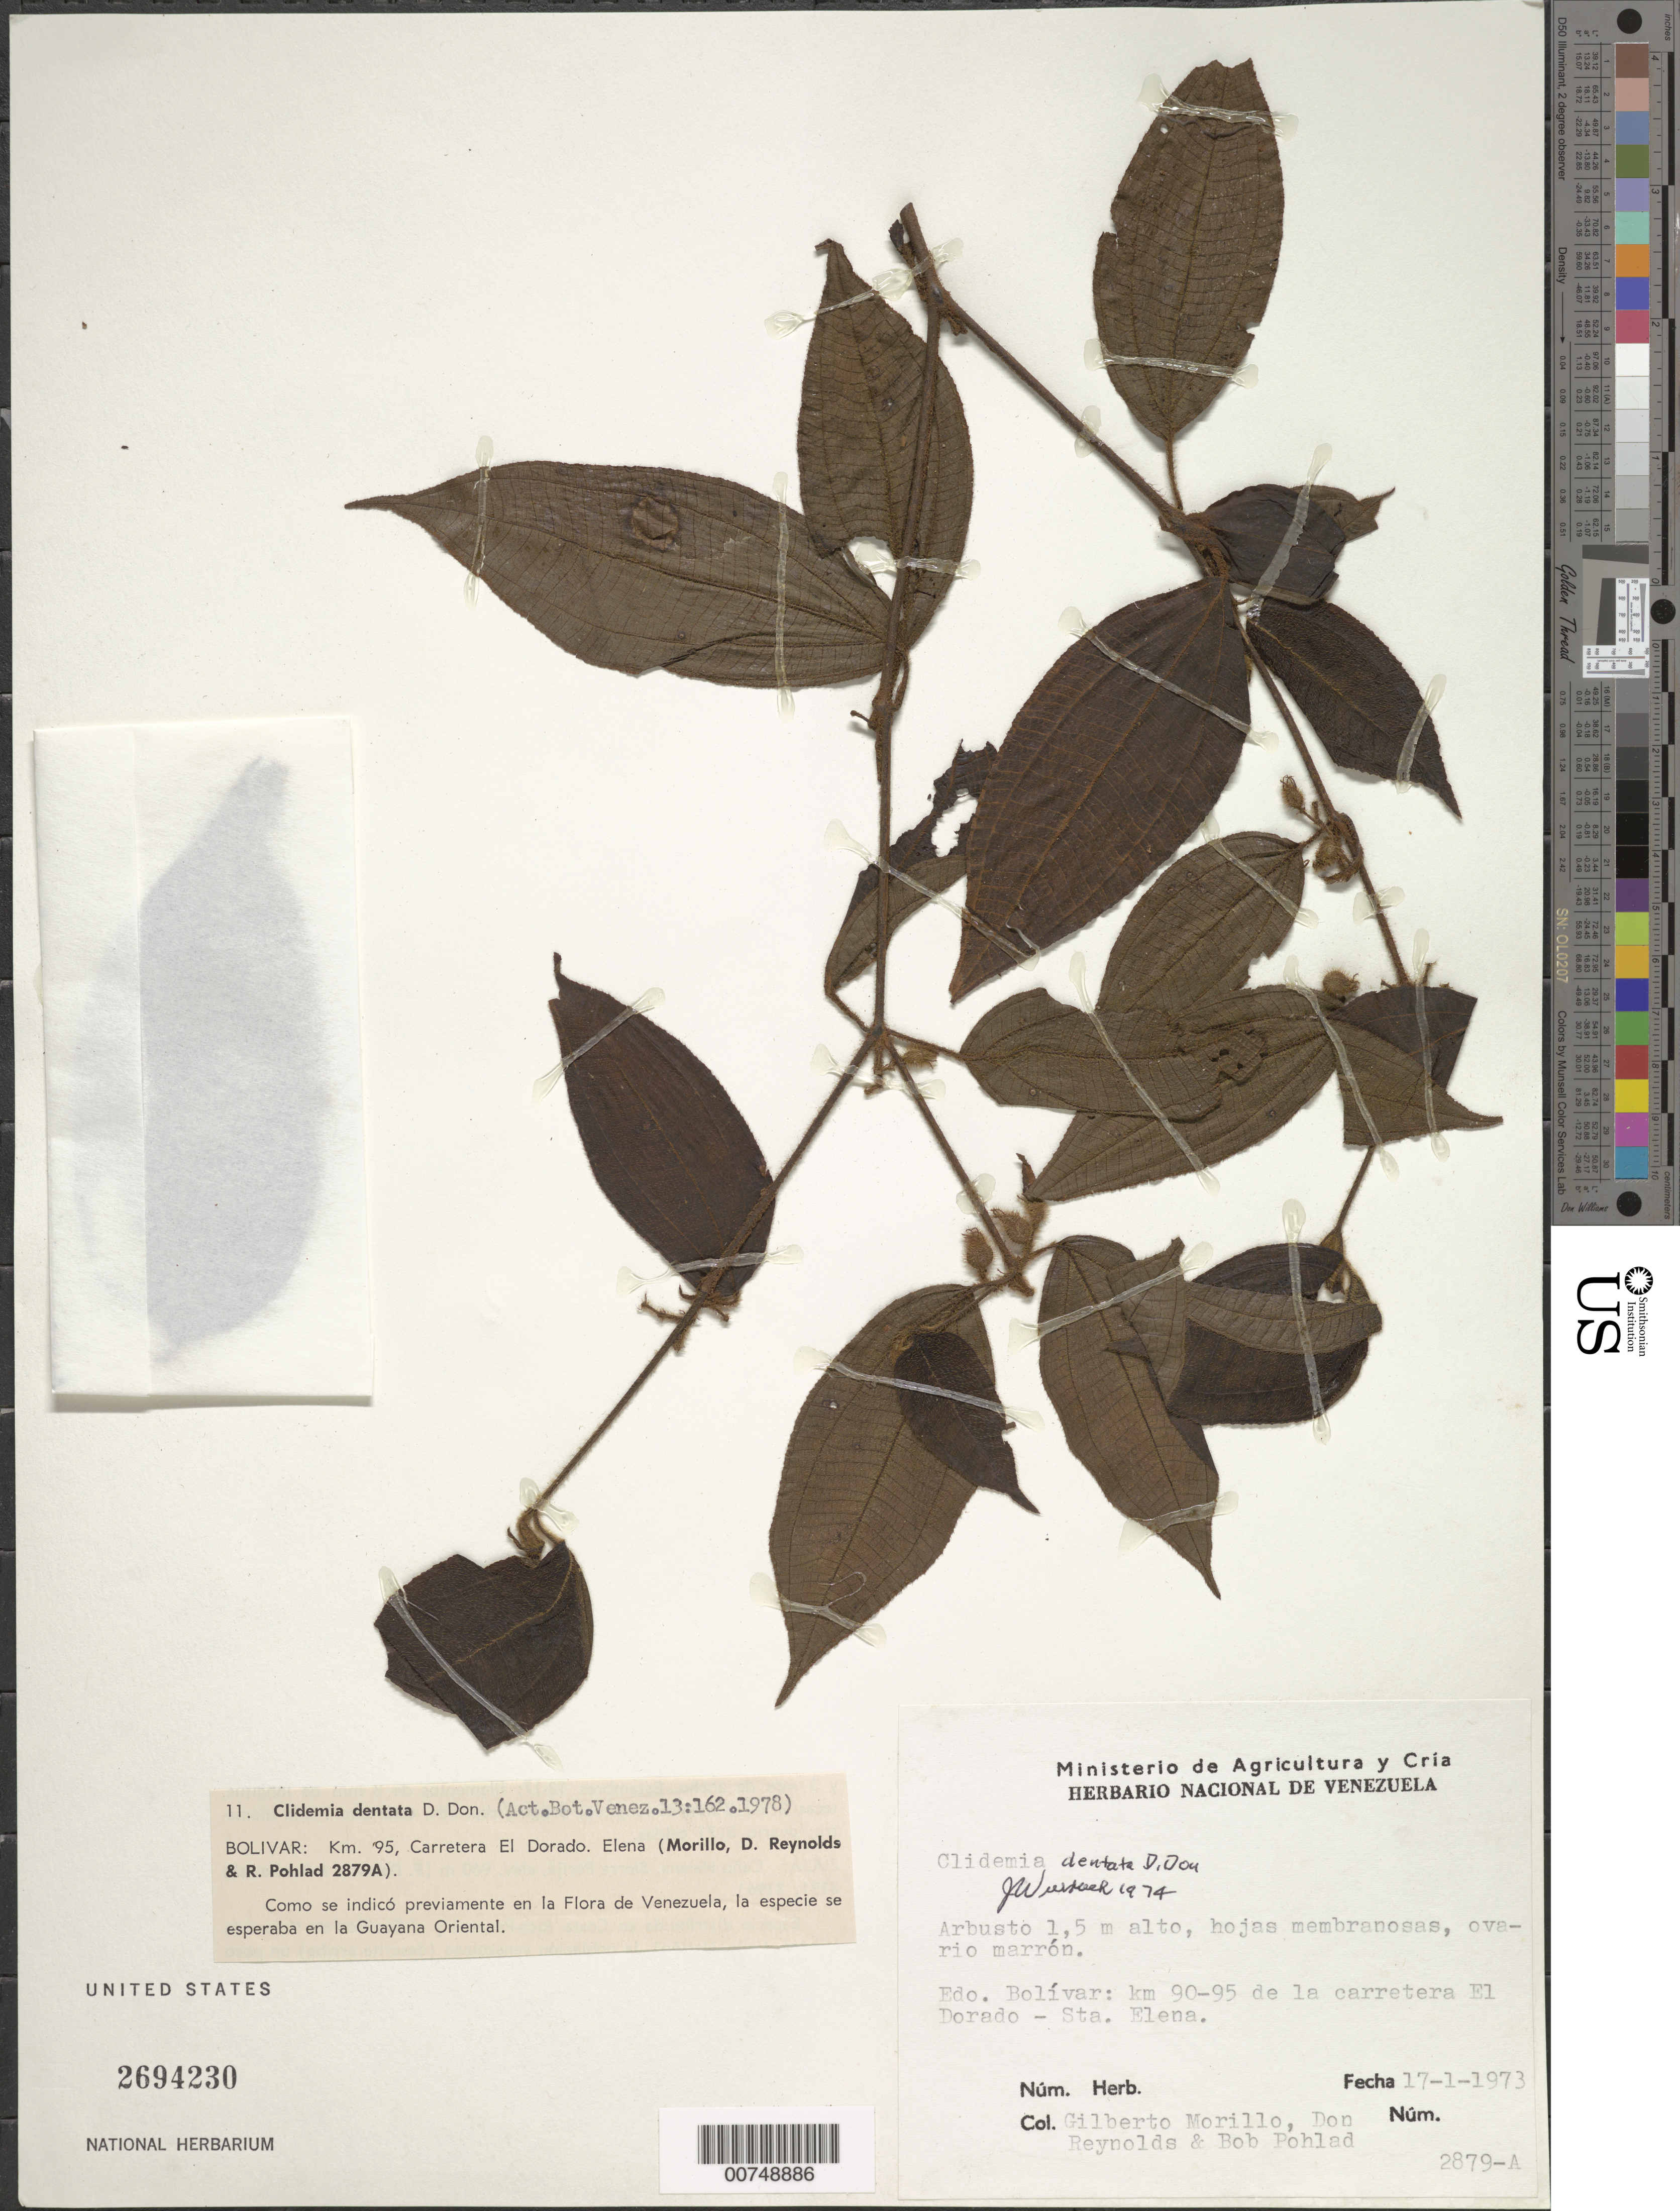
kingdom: Plantae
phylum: Tracheophyta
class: Magnoliopsida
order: Myrtales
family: Melastomataceae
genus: Clidemia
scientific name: Clidemia dentata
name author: D. Don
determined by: Wurdack, John J., (US), US (UNITED STATES)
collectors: G. Morillo, D. Reynolds & B. Pohlad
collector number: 2879 A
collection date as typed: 17-Jan-73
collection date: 1973-01-17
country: Venezuela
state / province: Bolívar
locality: El Dorado to Sta. Elena road, km 90-95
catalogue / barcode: US 2694230